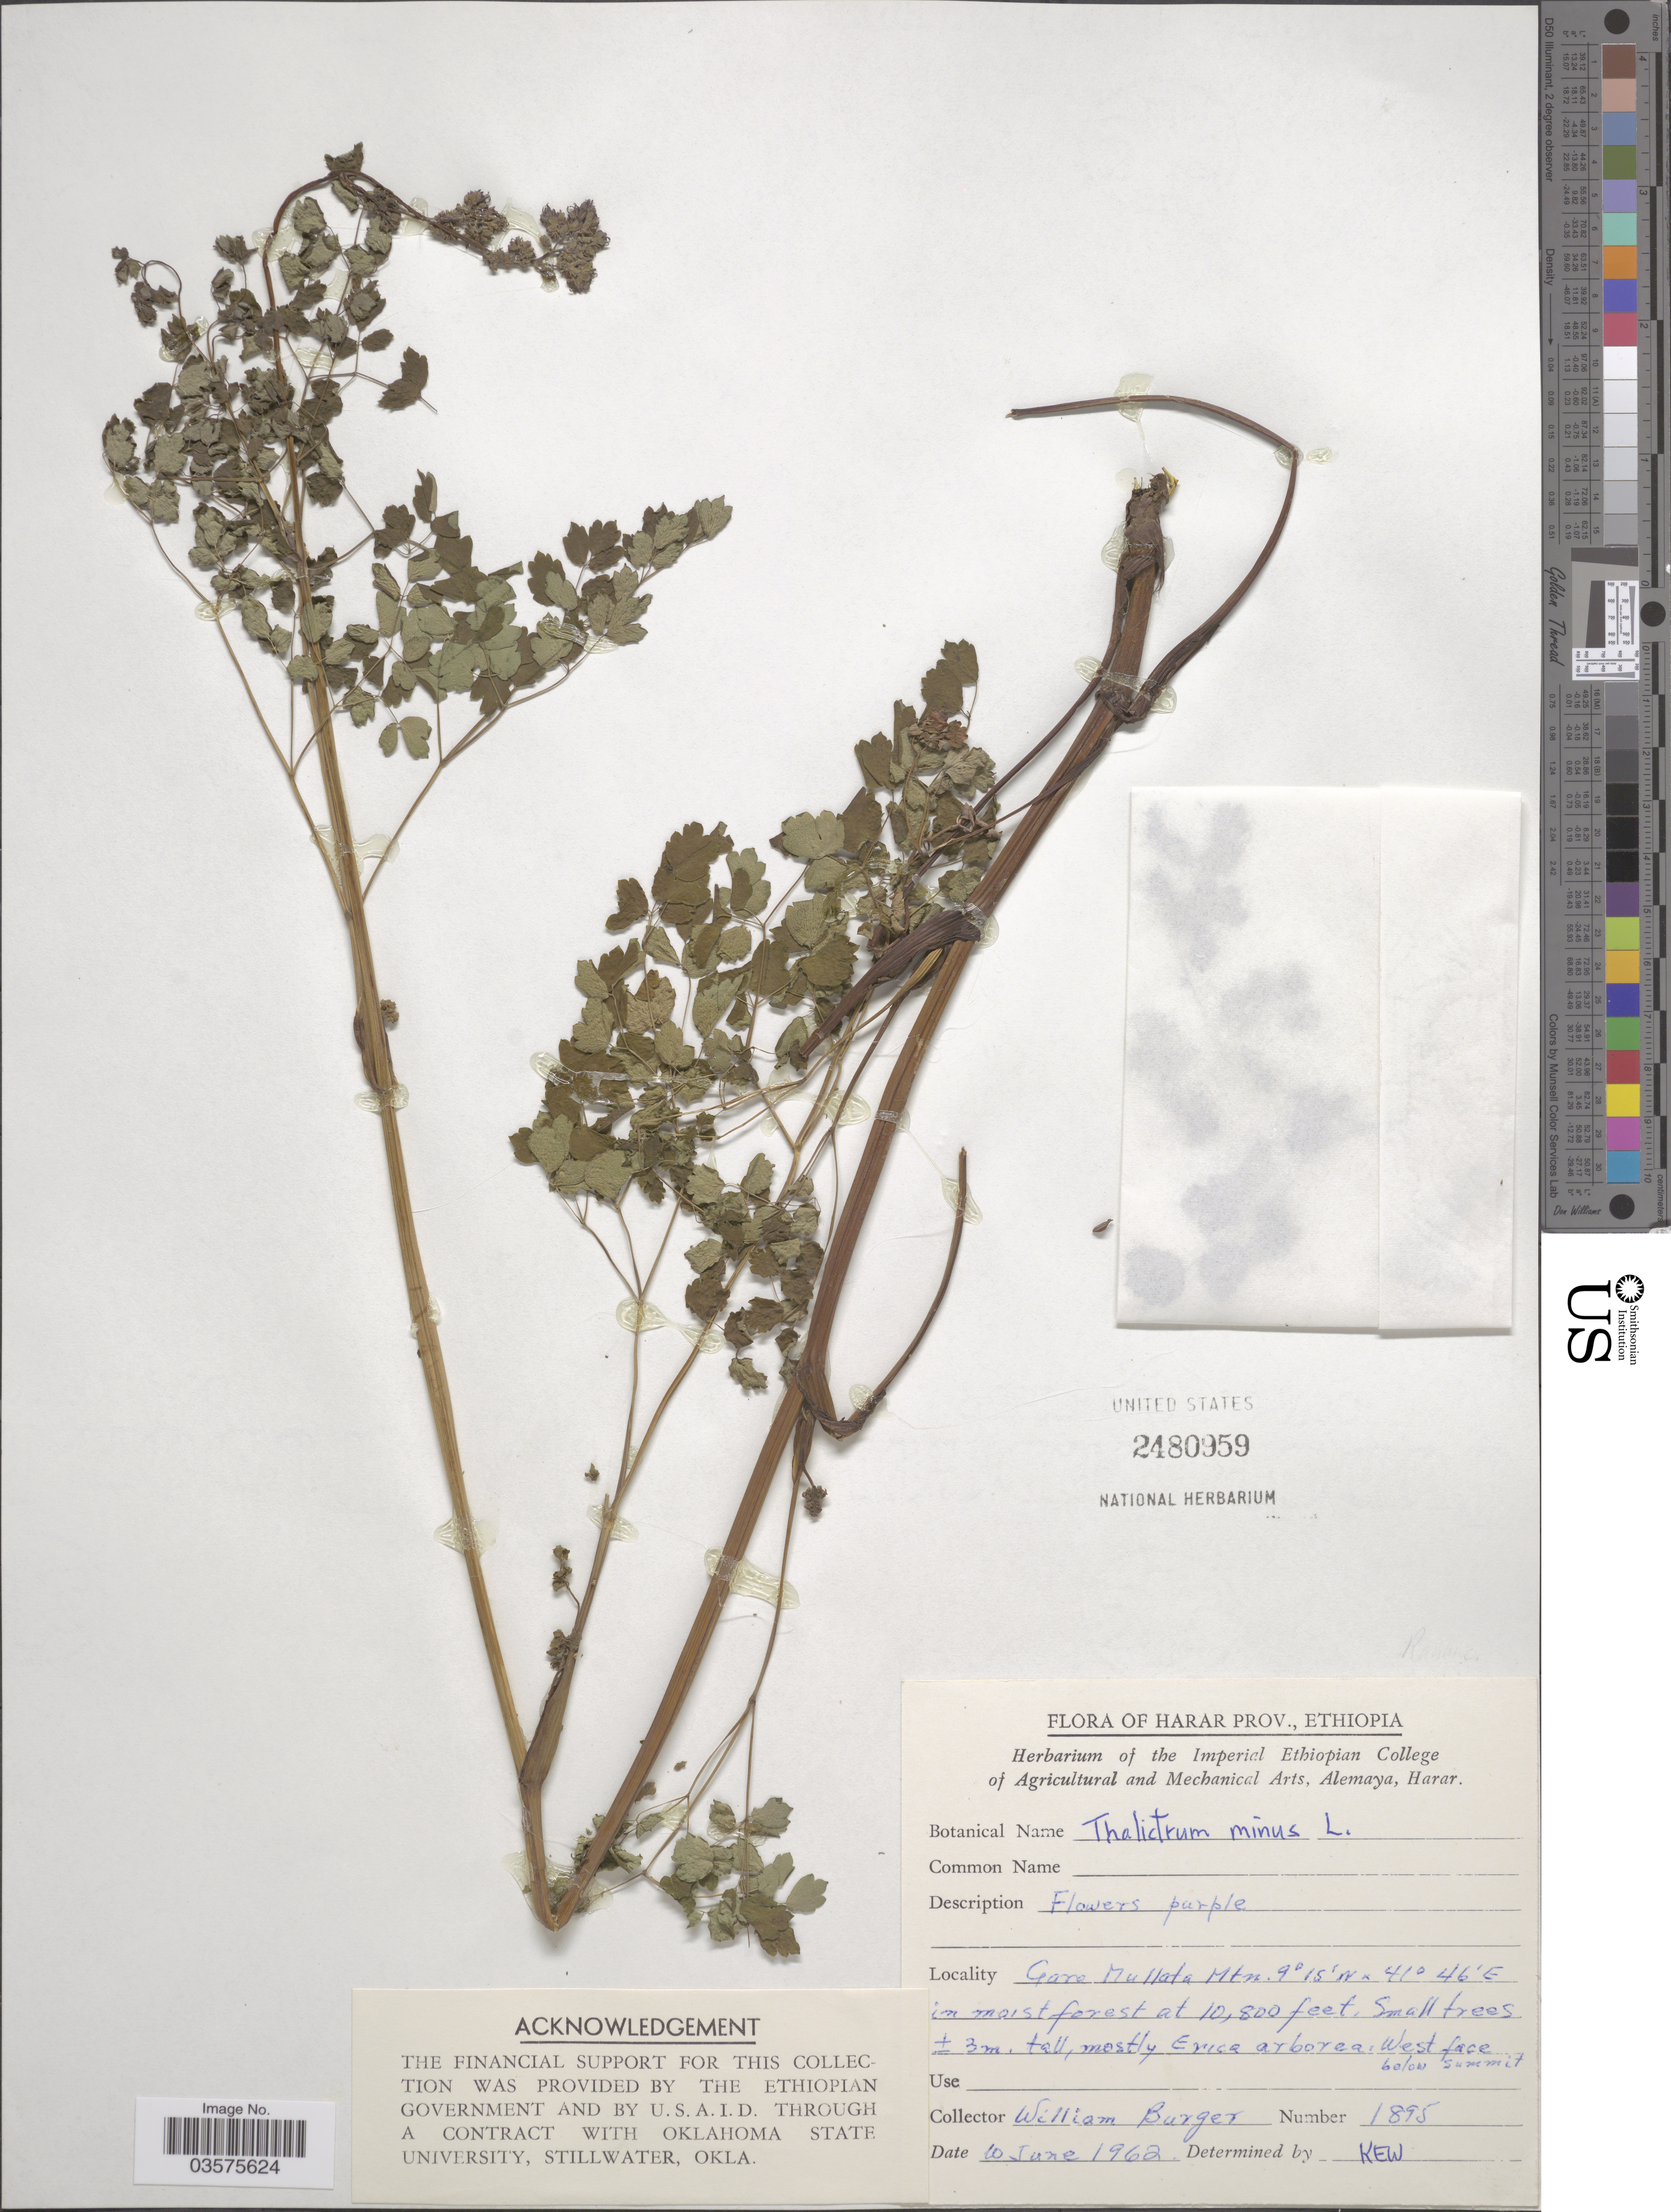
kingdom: Plantae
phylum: Tracheophyta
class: Magnoliopsida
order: Ranunculales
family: Ranunculaceae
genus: Thalictrum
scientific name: Thalictrum minus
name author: L.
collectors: W. Burger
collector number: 1895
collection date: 1962-06-10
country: Ethiopia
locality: Harar Prov. Gare Mullata Mtn. West face below summit.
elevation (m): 3292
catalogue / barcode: US 2480959